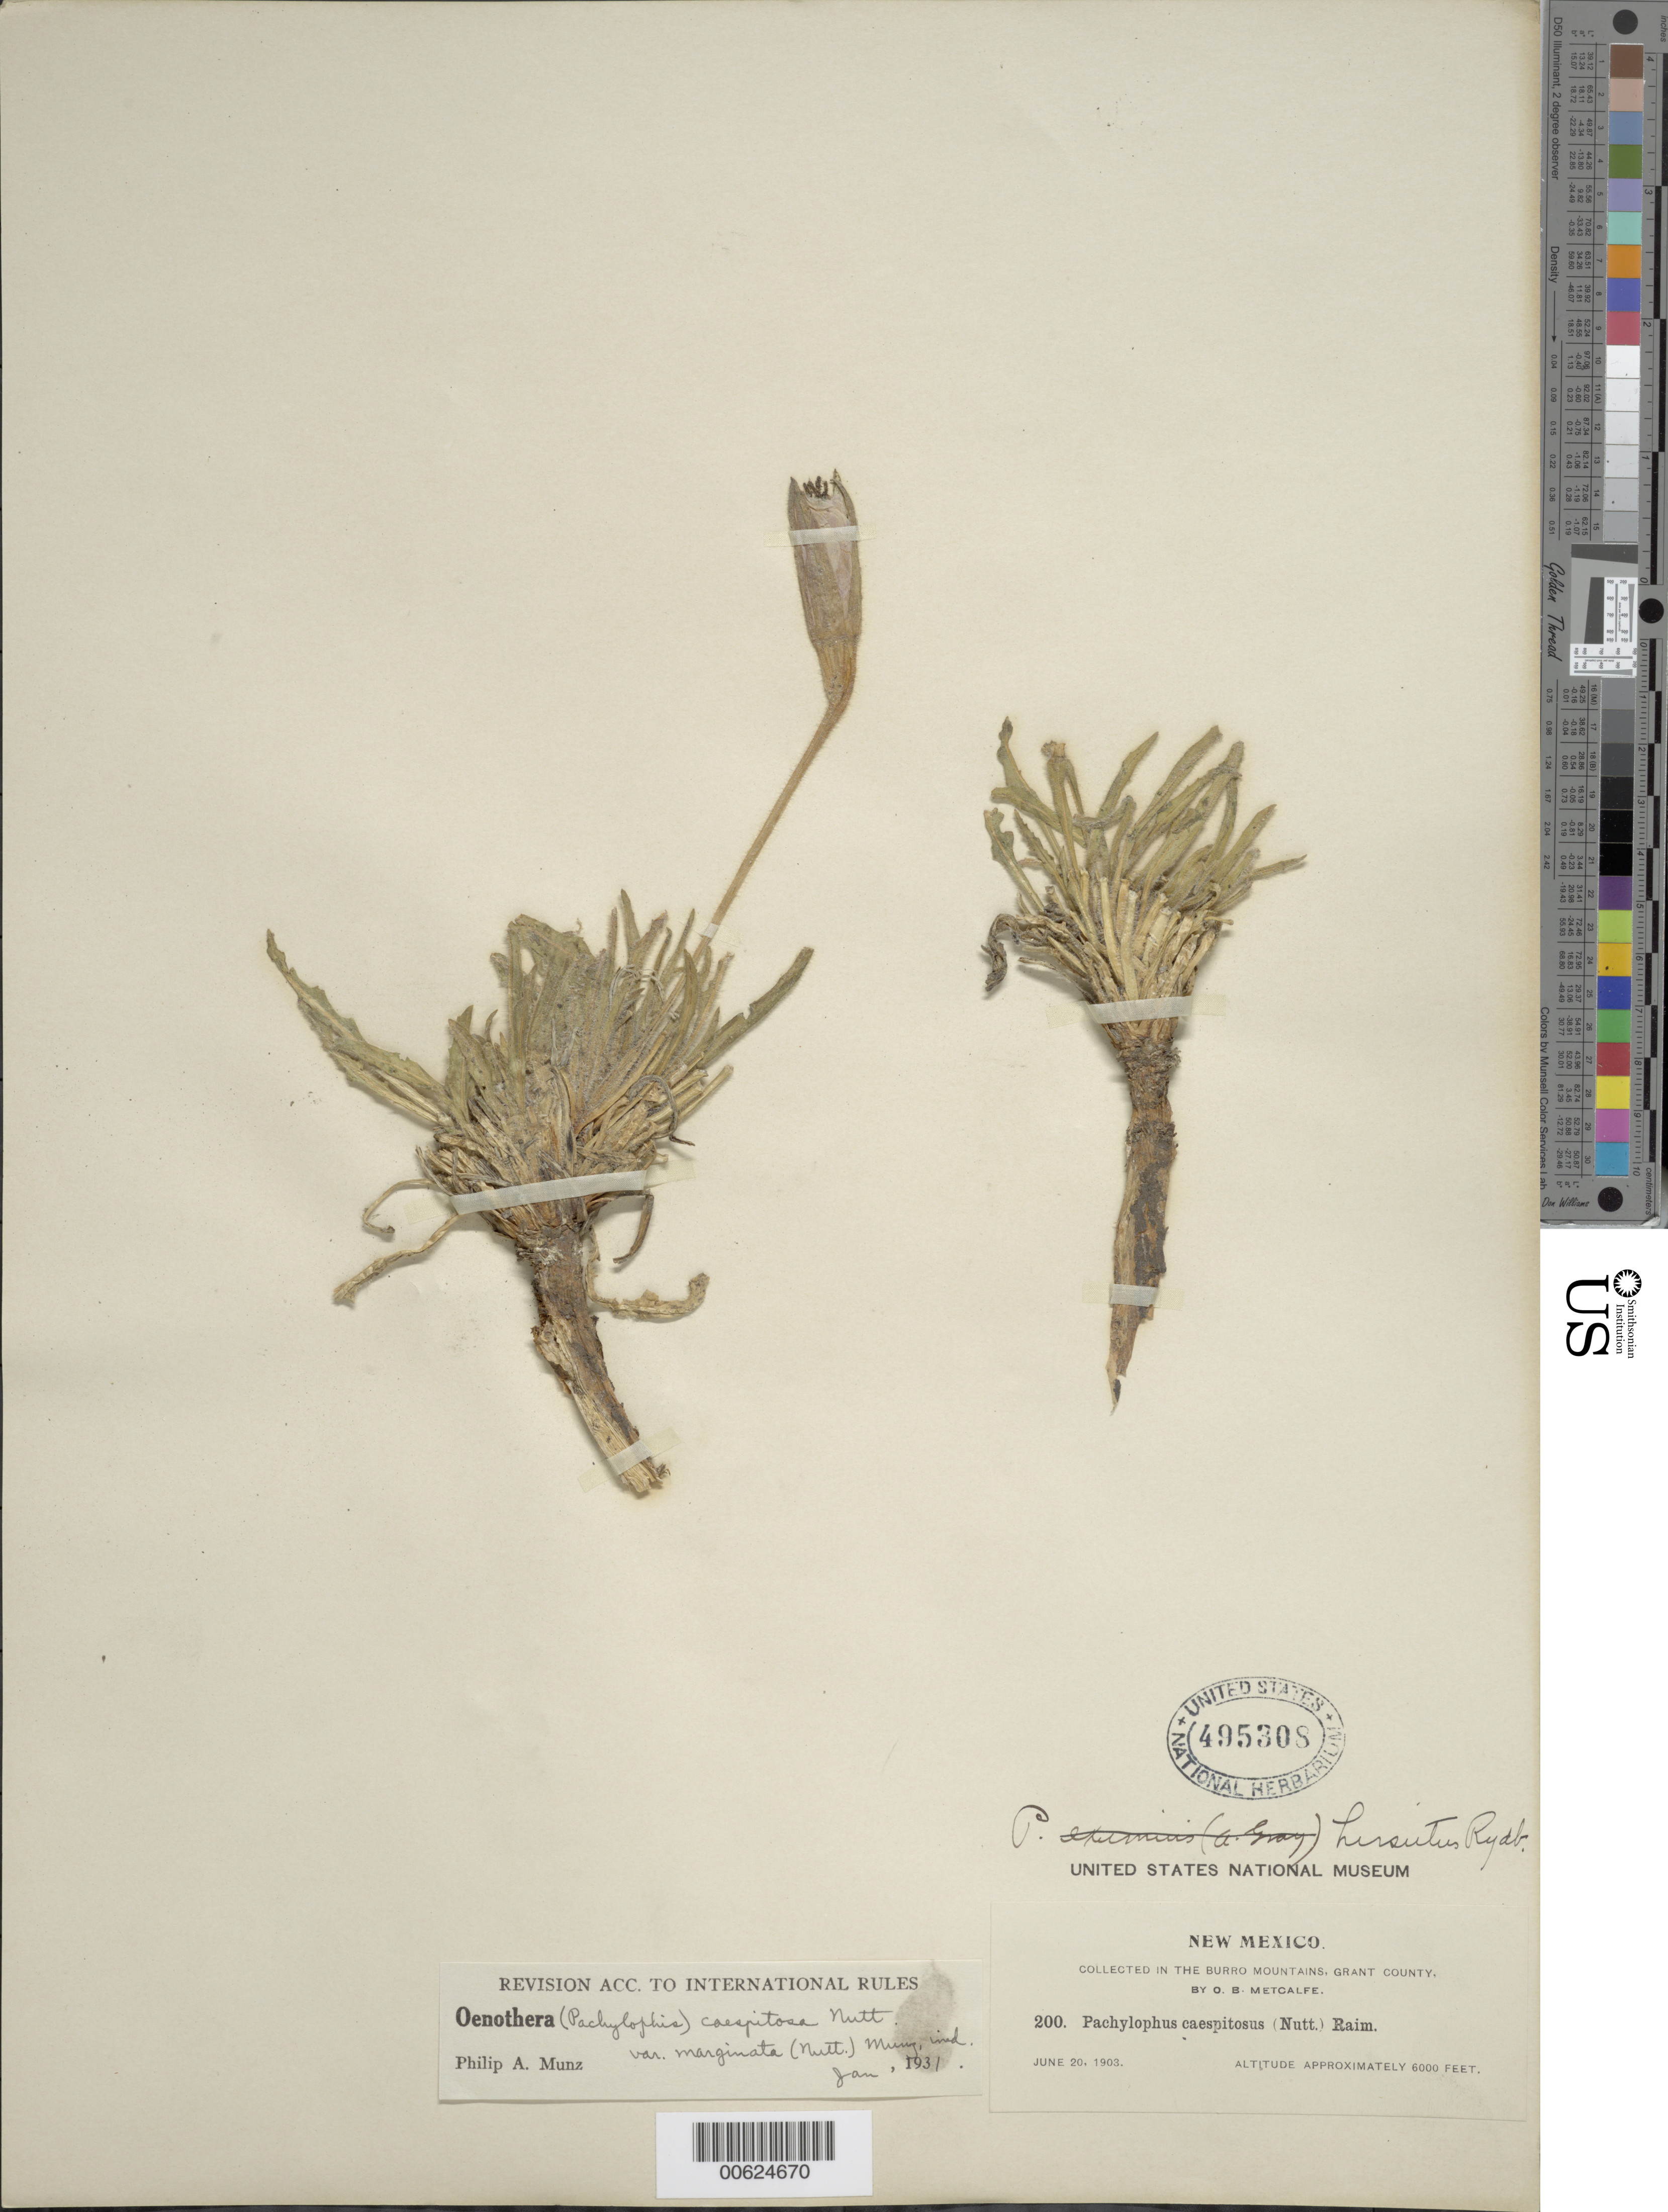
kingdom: Plantae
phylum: Tracheophyta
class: Magnoliopsida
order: Myrtales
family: Onagraceae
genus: Oenothera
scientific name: Oenothera cespitosa subsp. marginata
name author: (Nutt. ex Hook. & Arn.) Munz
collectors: O. B. Metcalfe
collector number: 200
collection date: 1903-06-20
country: United States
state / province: New Mexico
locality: In the Burro Mountains, Grant County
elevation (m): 1829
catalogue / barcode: US 495308